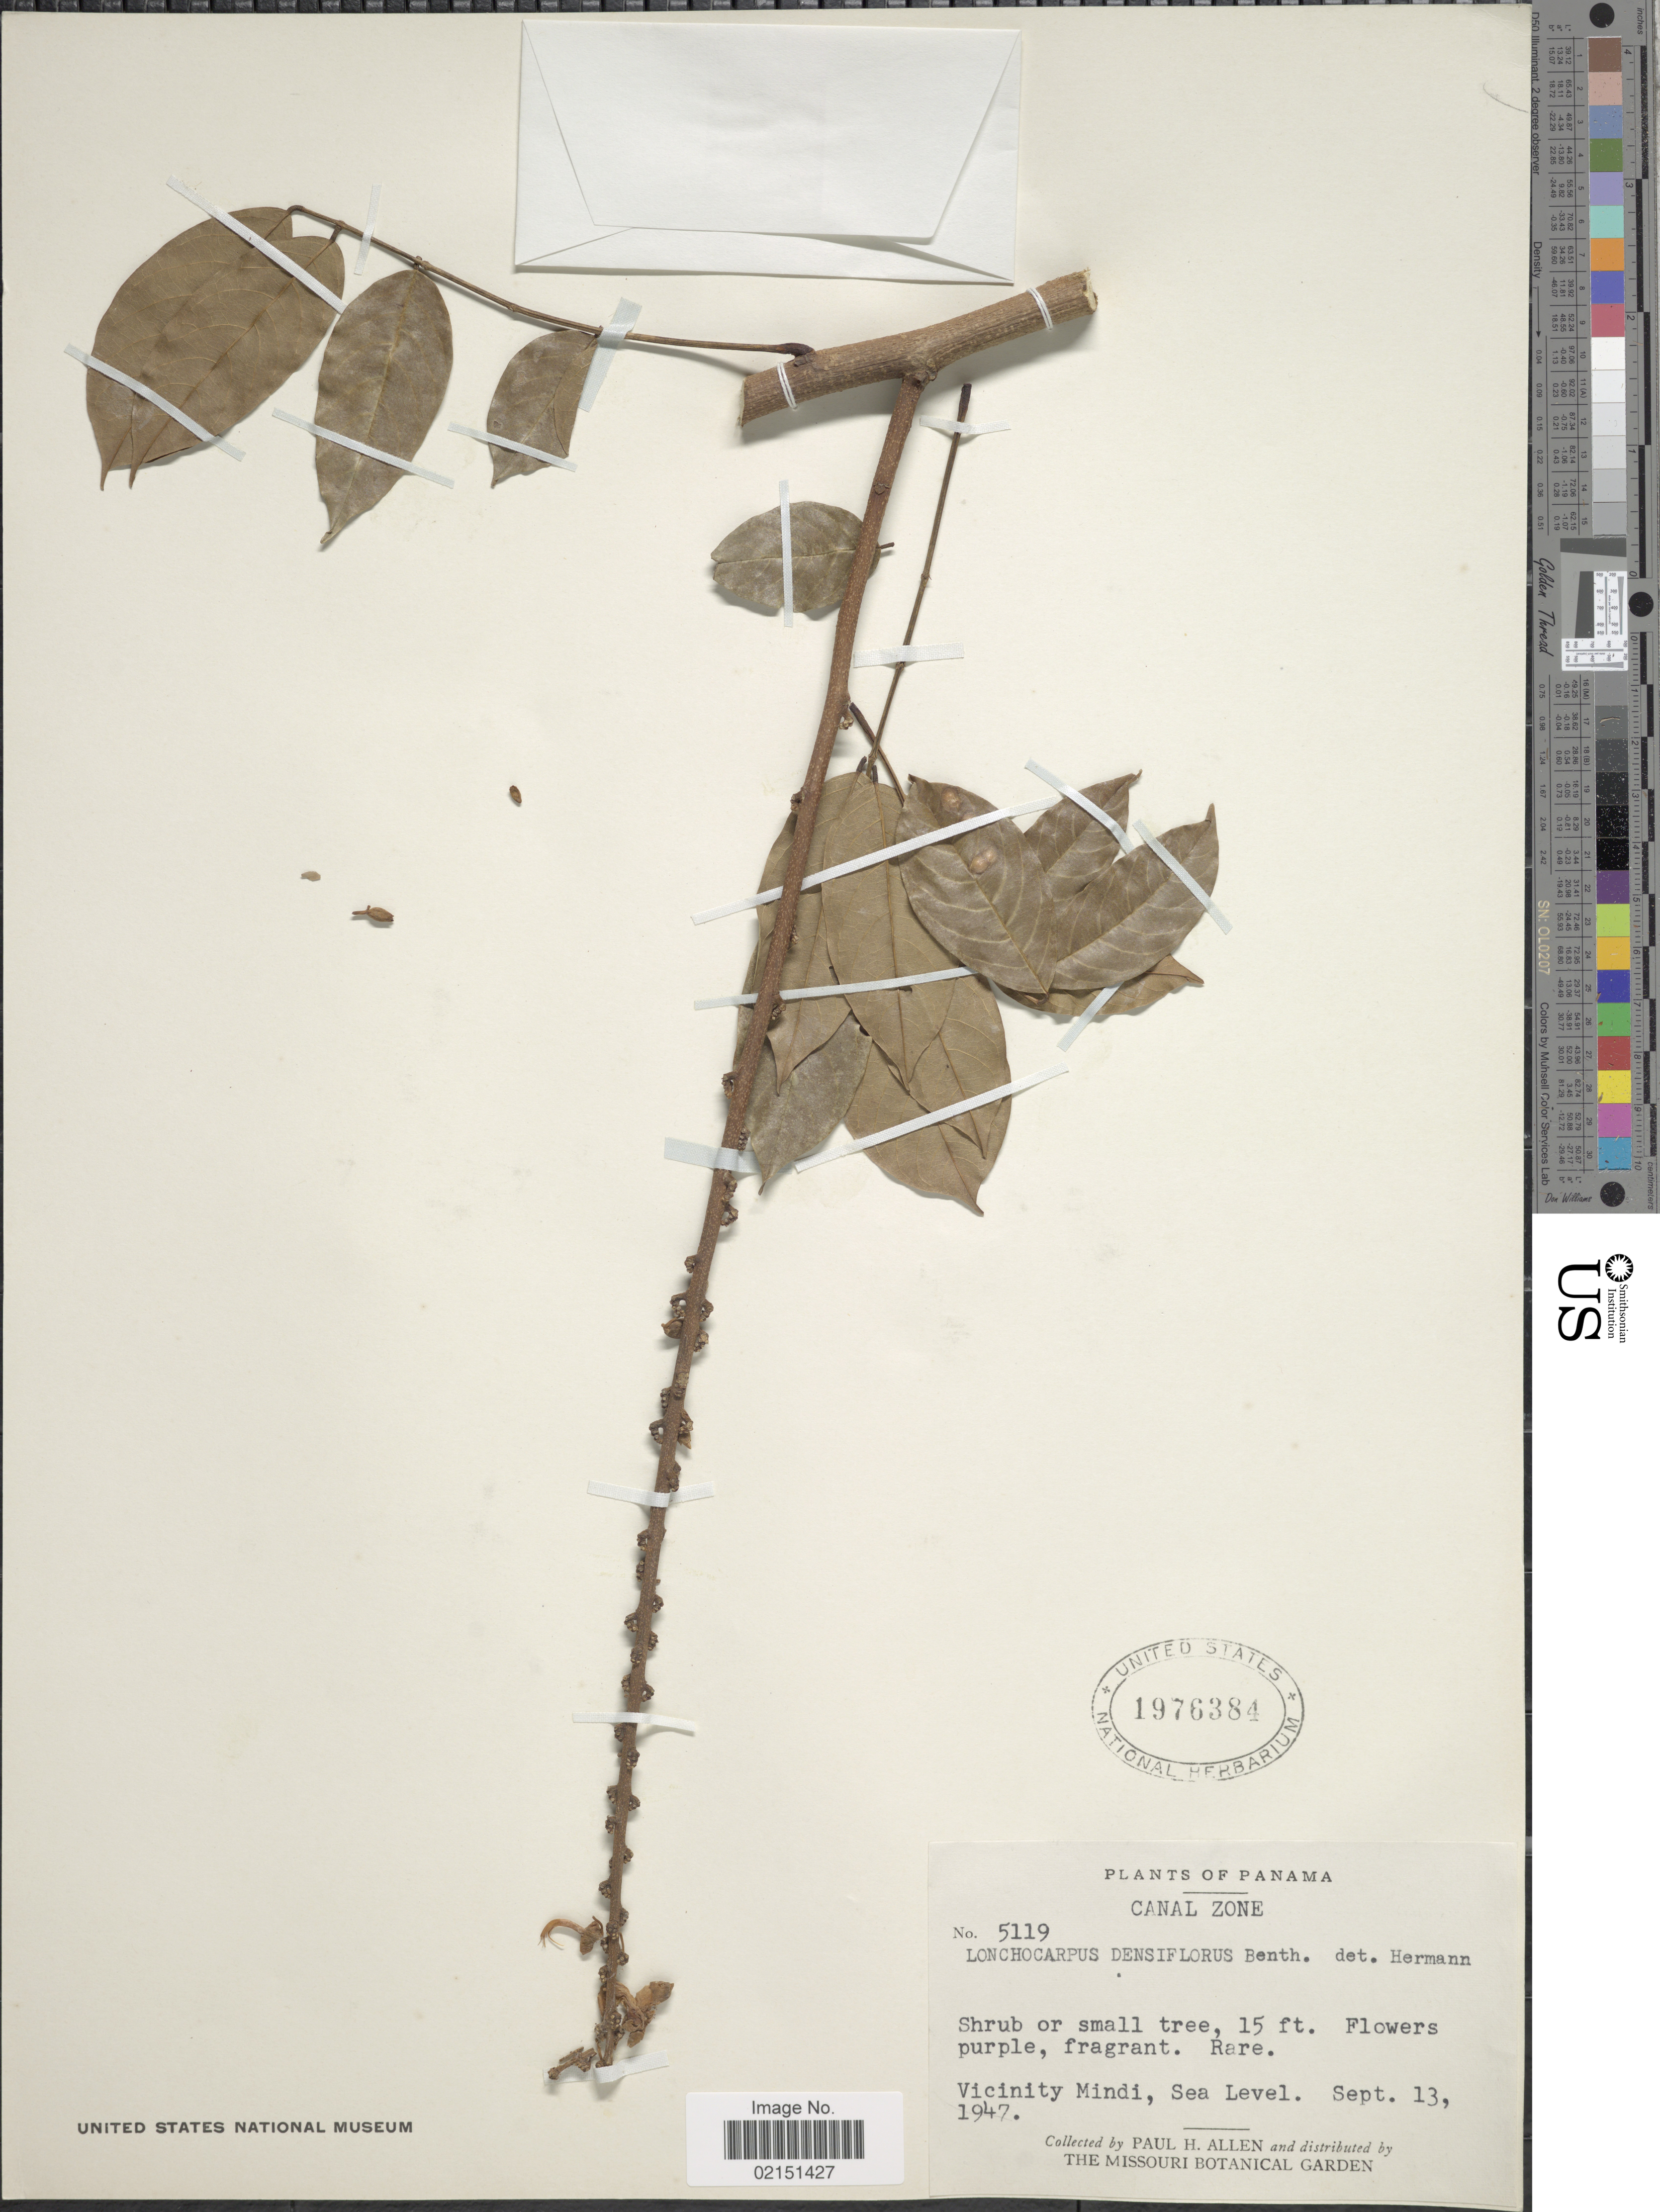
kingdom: Plantae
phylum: Tracheophyta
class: Magnoliopsida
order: Fabales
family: Fabaceae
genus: Lonchocarpus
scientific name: Lonchocarpus densiflorus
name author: Benth.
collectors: P. H. Allen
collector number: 5119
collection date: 1947-09-13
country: Panama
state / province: Colón / Panamá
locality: Canal Zone, Vicinity Mindi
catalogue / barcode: US 1976384